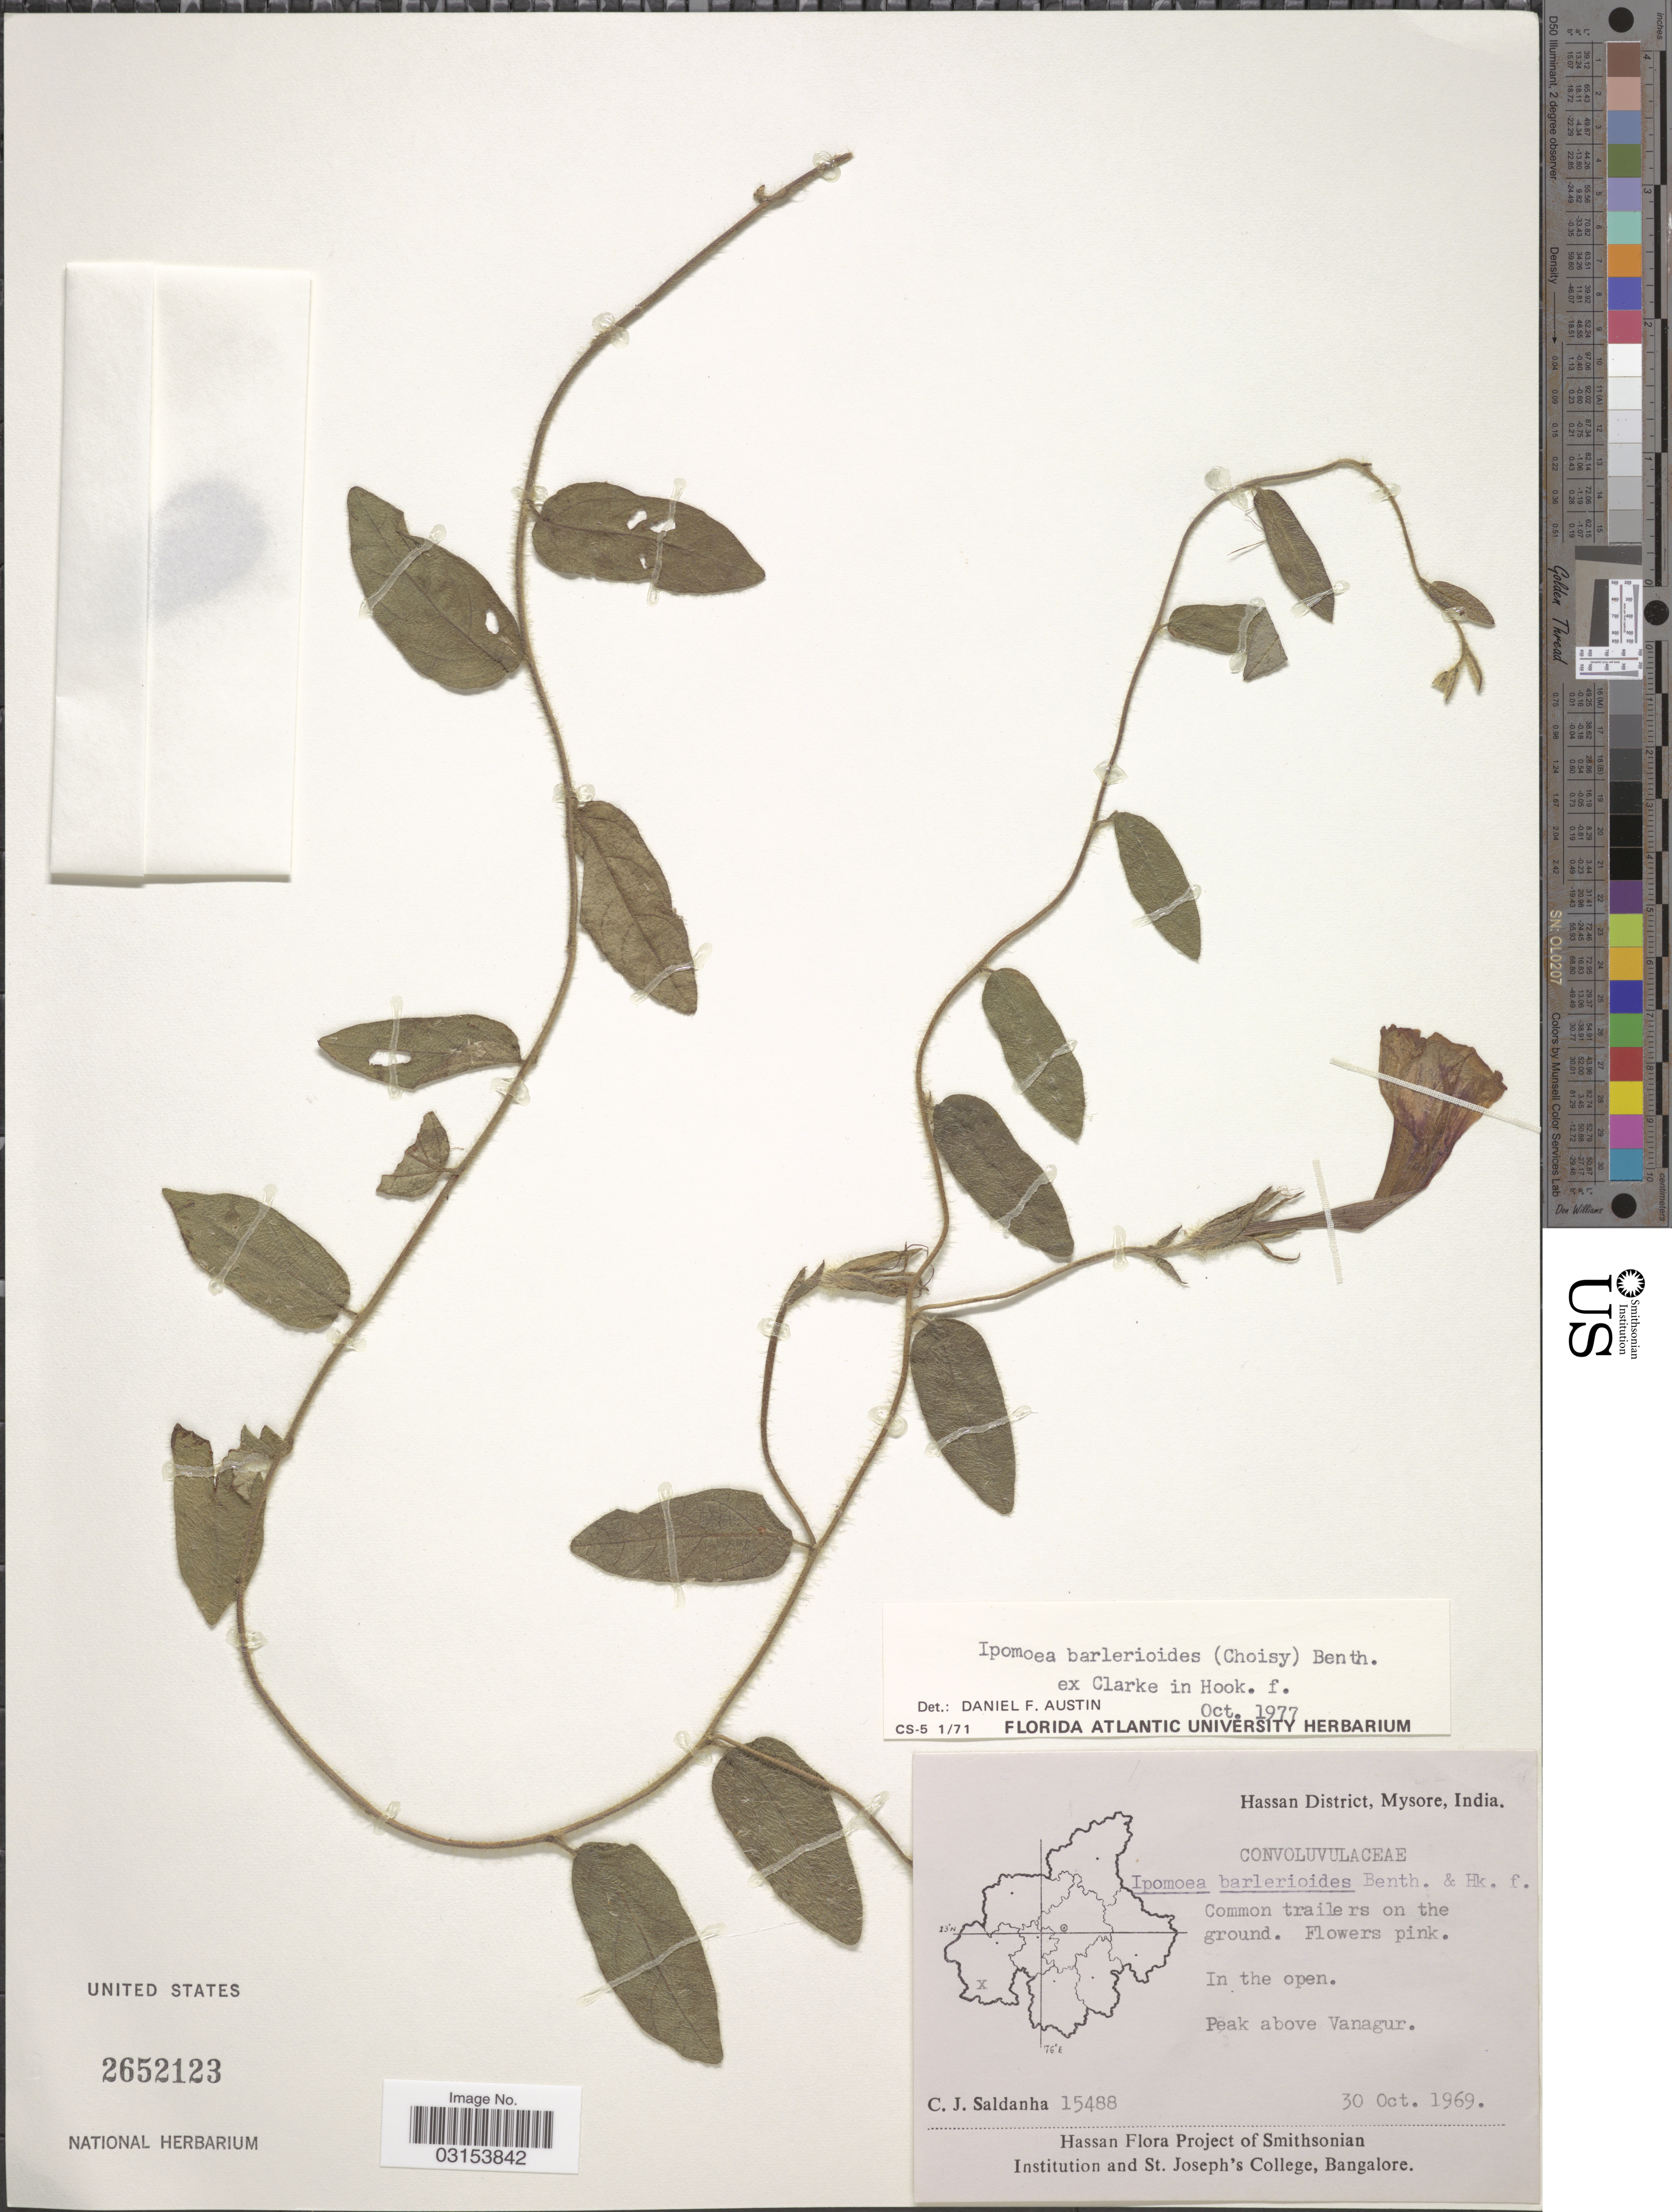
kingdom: Plantae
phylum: Tracheophyta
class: Magnoliopsida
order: Solanales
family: Convolvulaceae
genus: Ipomoea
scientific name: Ipomoea barlerioides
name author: (Choisy) Benth. ex C.B. Clarke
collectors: C. J. Saldanha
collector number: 15488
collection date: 1969-10-30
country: India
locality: Hassan District, Mysore. Peak above Vanagur.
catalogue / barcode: US 2652123